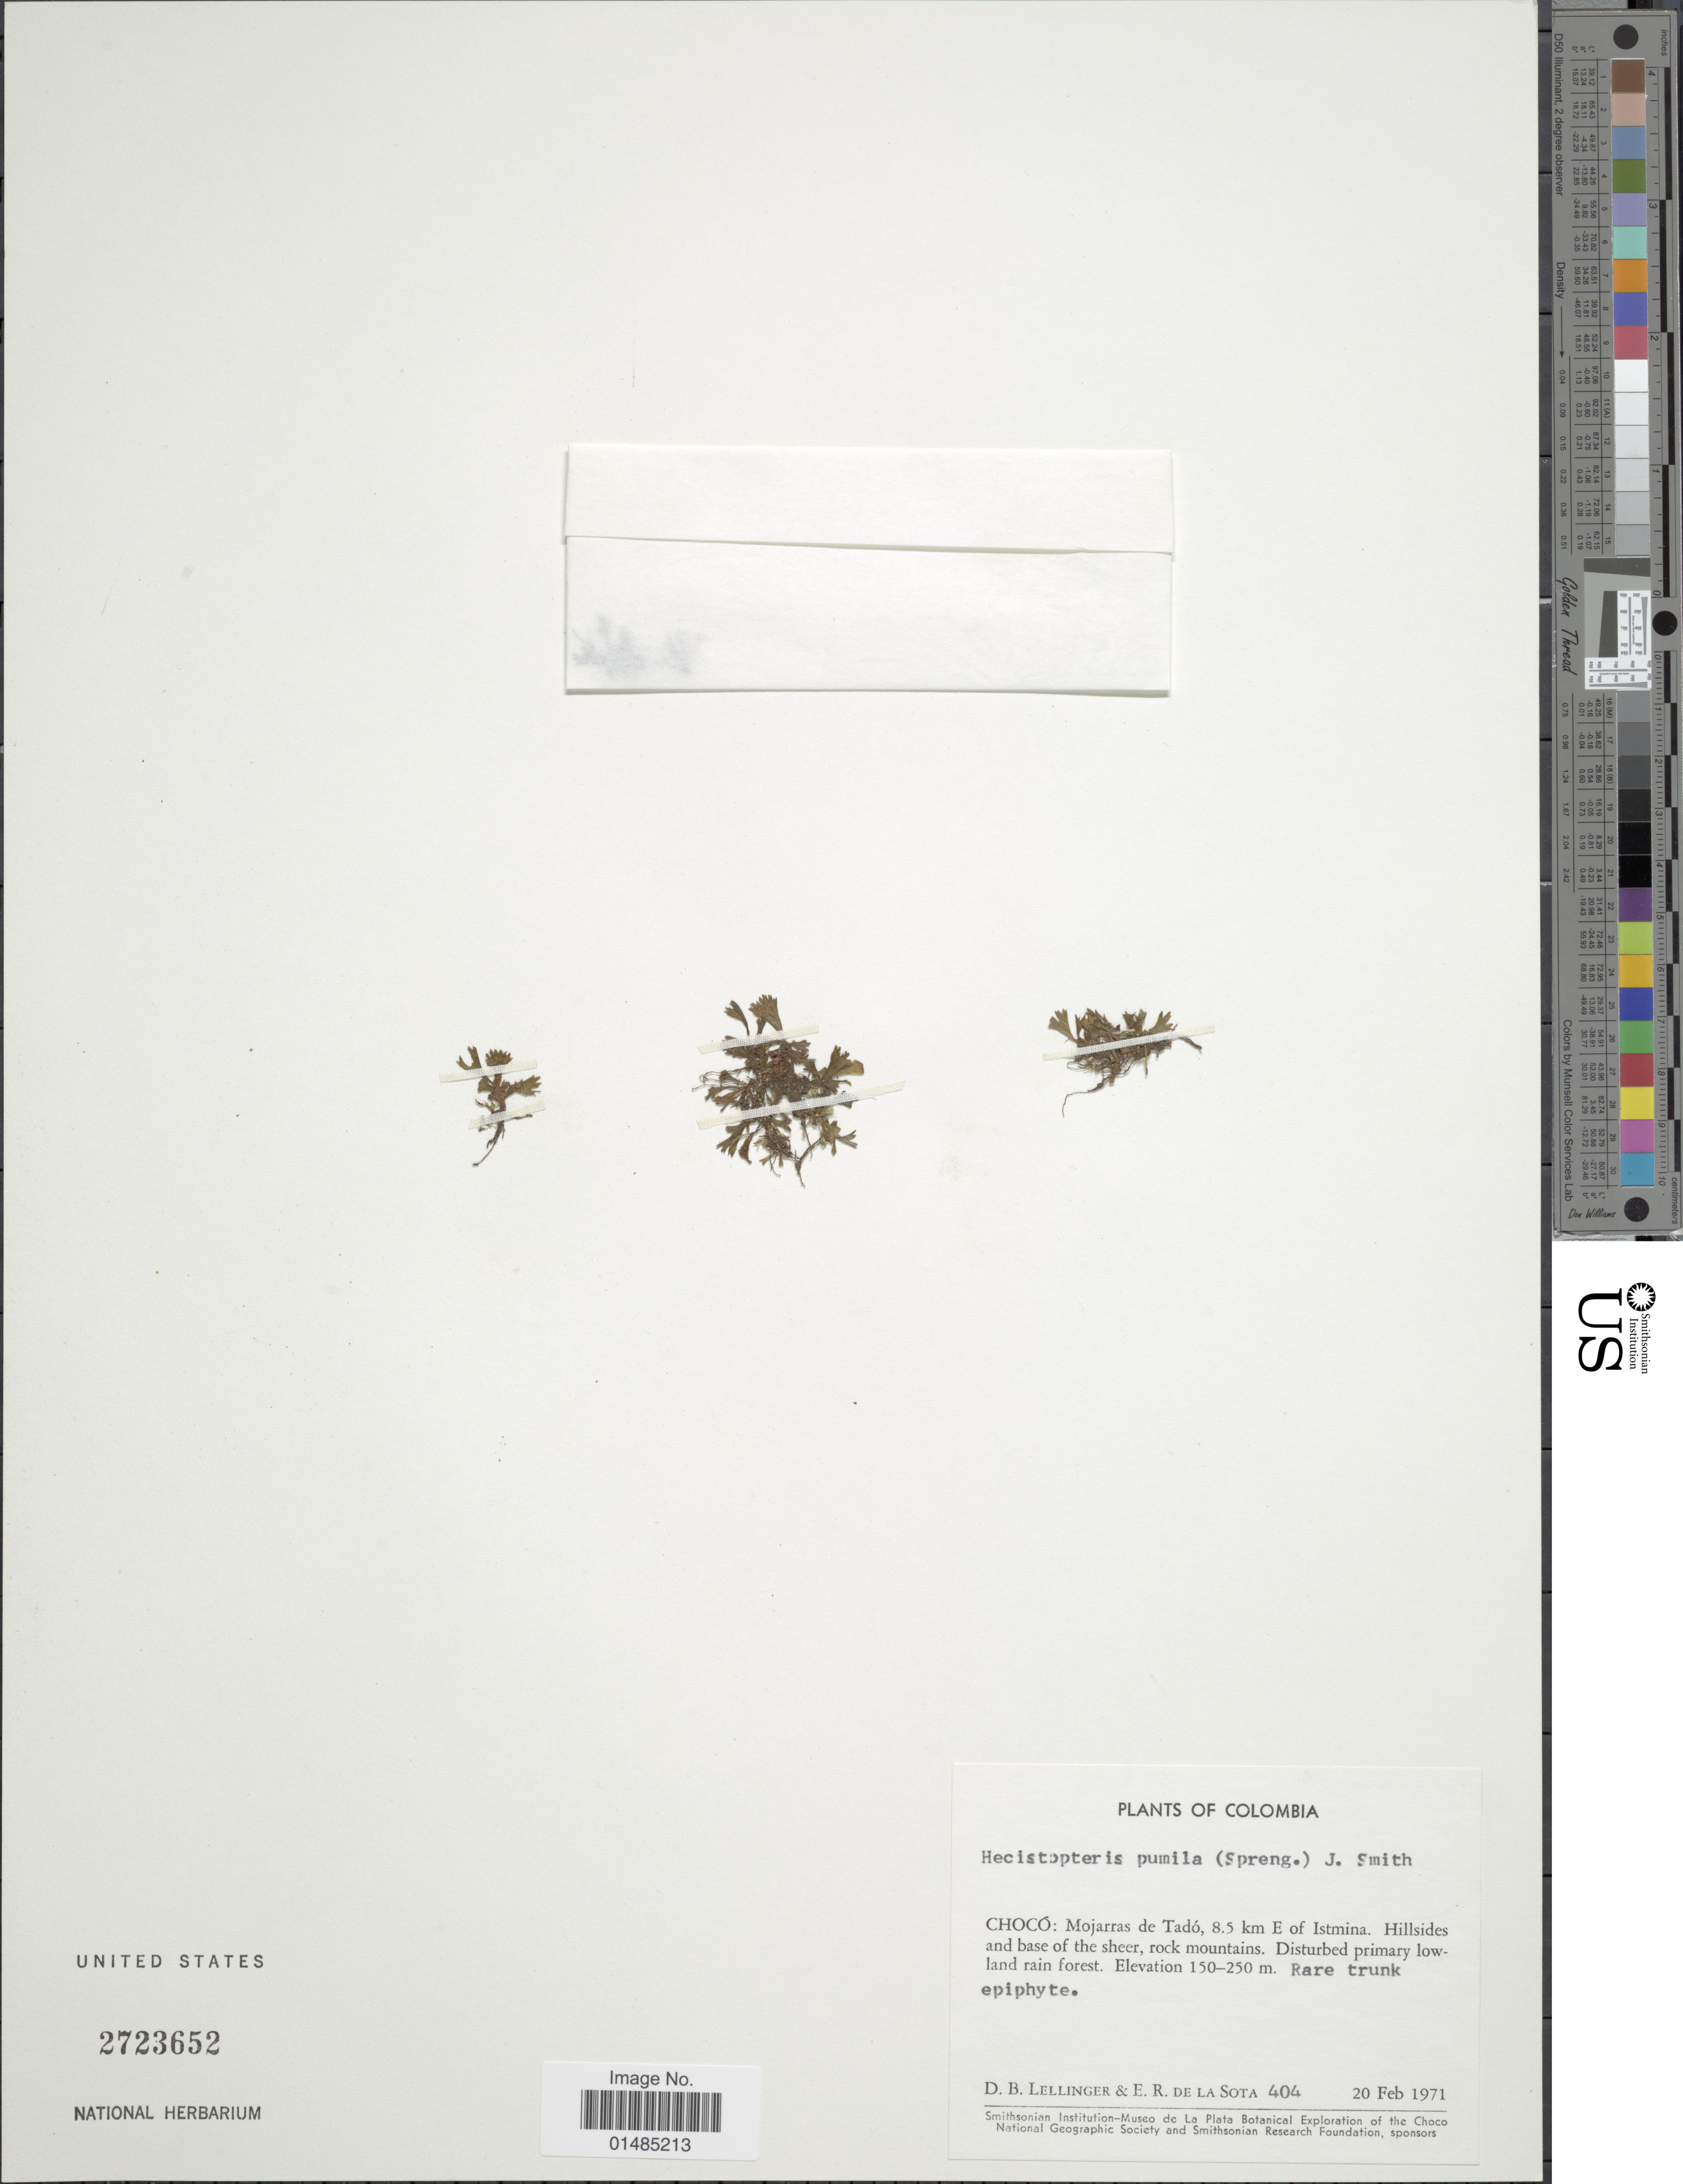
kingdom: Plantae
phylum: Tracheophyta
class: Polypodiopsida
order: Polypodiales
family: Pteridaceae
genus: Hecistopteris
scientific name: Hecistopteris pumila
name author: Christ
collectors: D. B. Lellinger & E. R. de la Sota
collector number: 404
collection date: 1971-02-20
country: Colombia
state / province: Chocó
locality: Mojarras de Tadó, 8.5km E of Istmina. Hillsides and base of the sheer, rock mountains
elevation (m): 150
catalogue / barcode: US 2723652